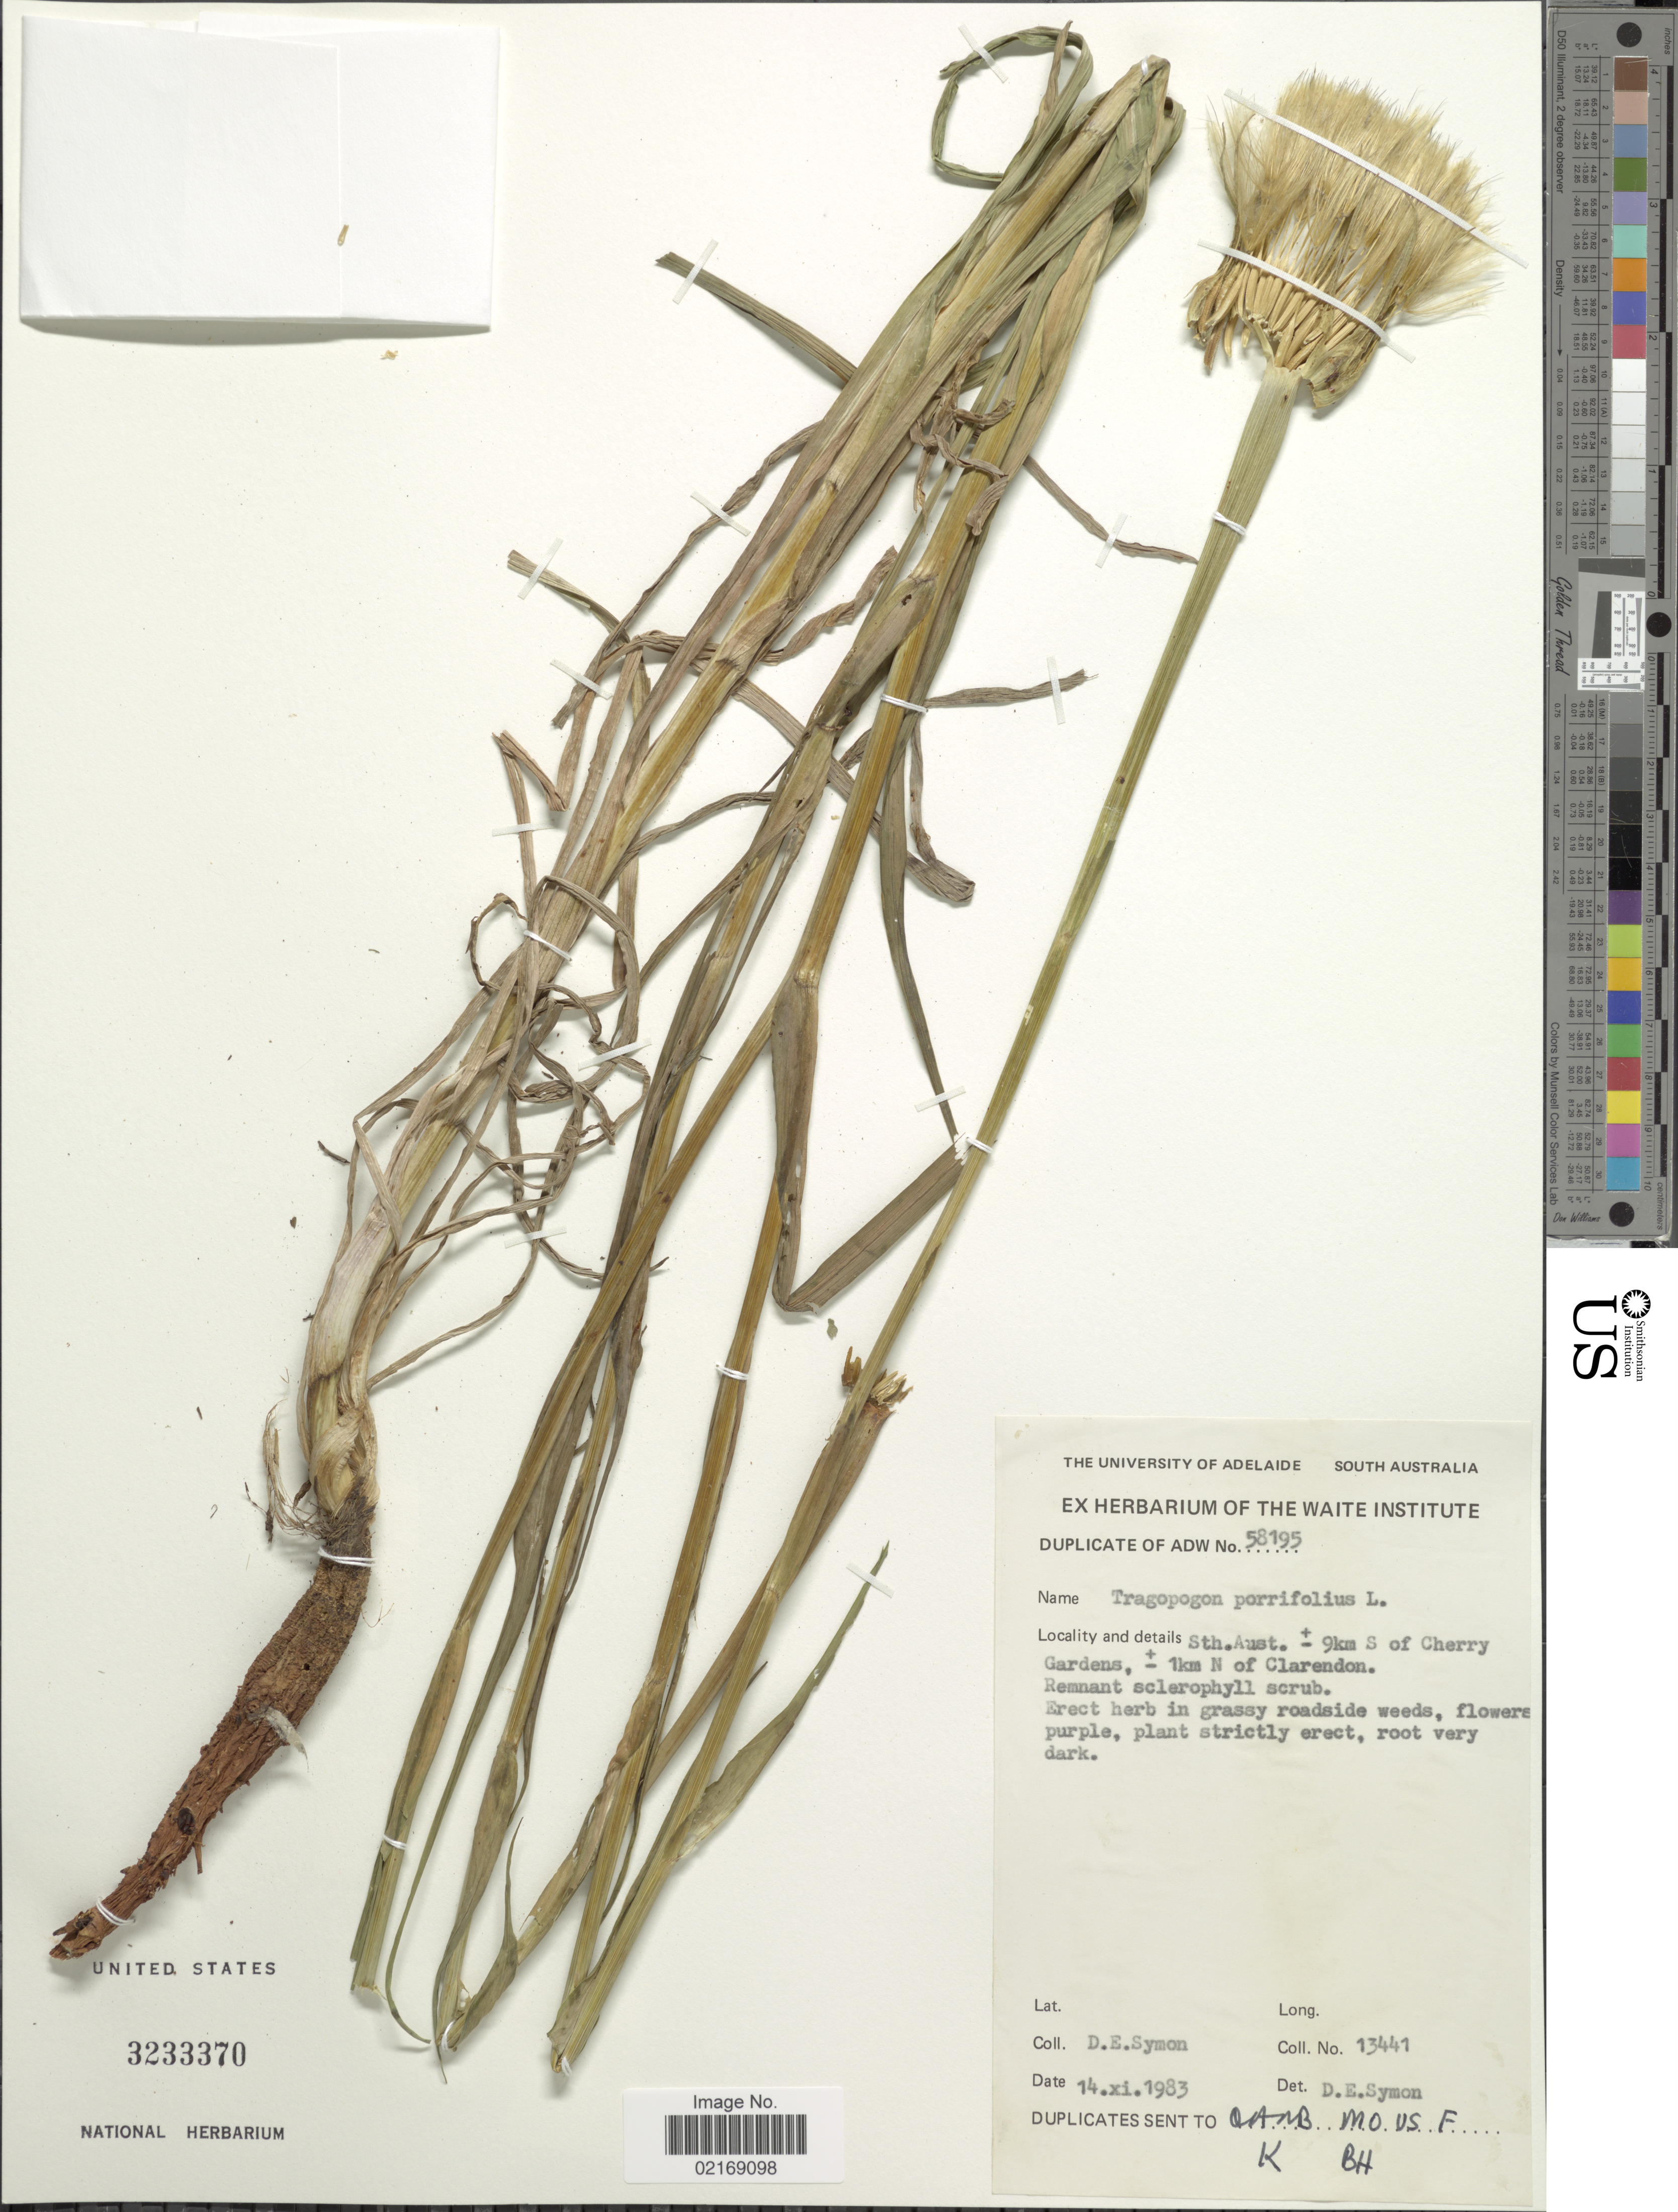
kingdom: Plantae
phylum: Tracheophyta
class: Magnoliopsida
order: Asterales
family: Asteraceae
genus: Tragopogon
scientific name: Tragopogon porrifolius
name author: L.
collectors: D. Symon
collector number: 13441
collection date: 1983-11-14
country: Australia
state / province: South Australia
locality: ± 9km S of Cherry Gardens, ± 1km N of Clarendon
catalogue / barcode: US 3233370